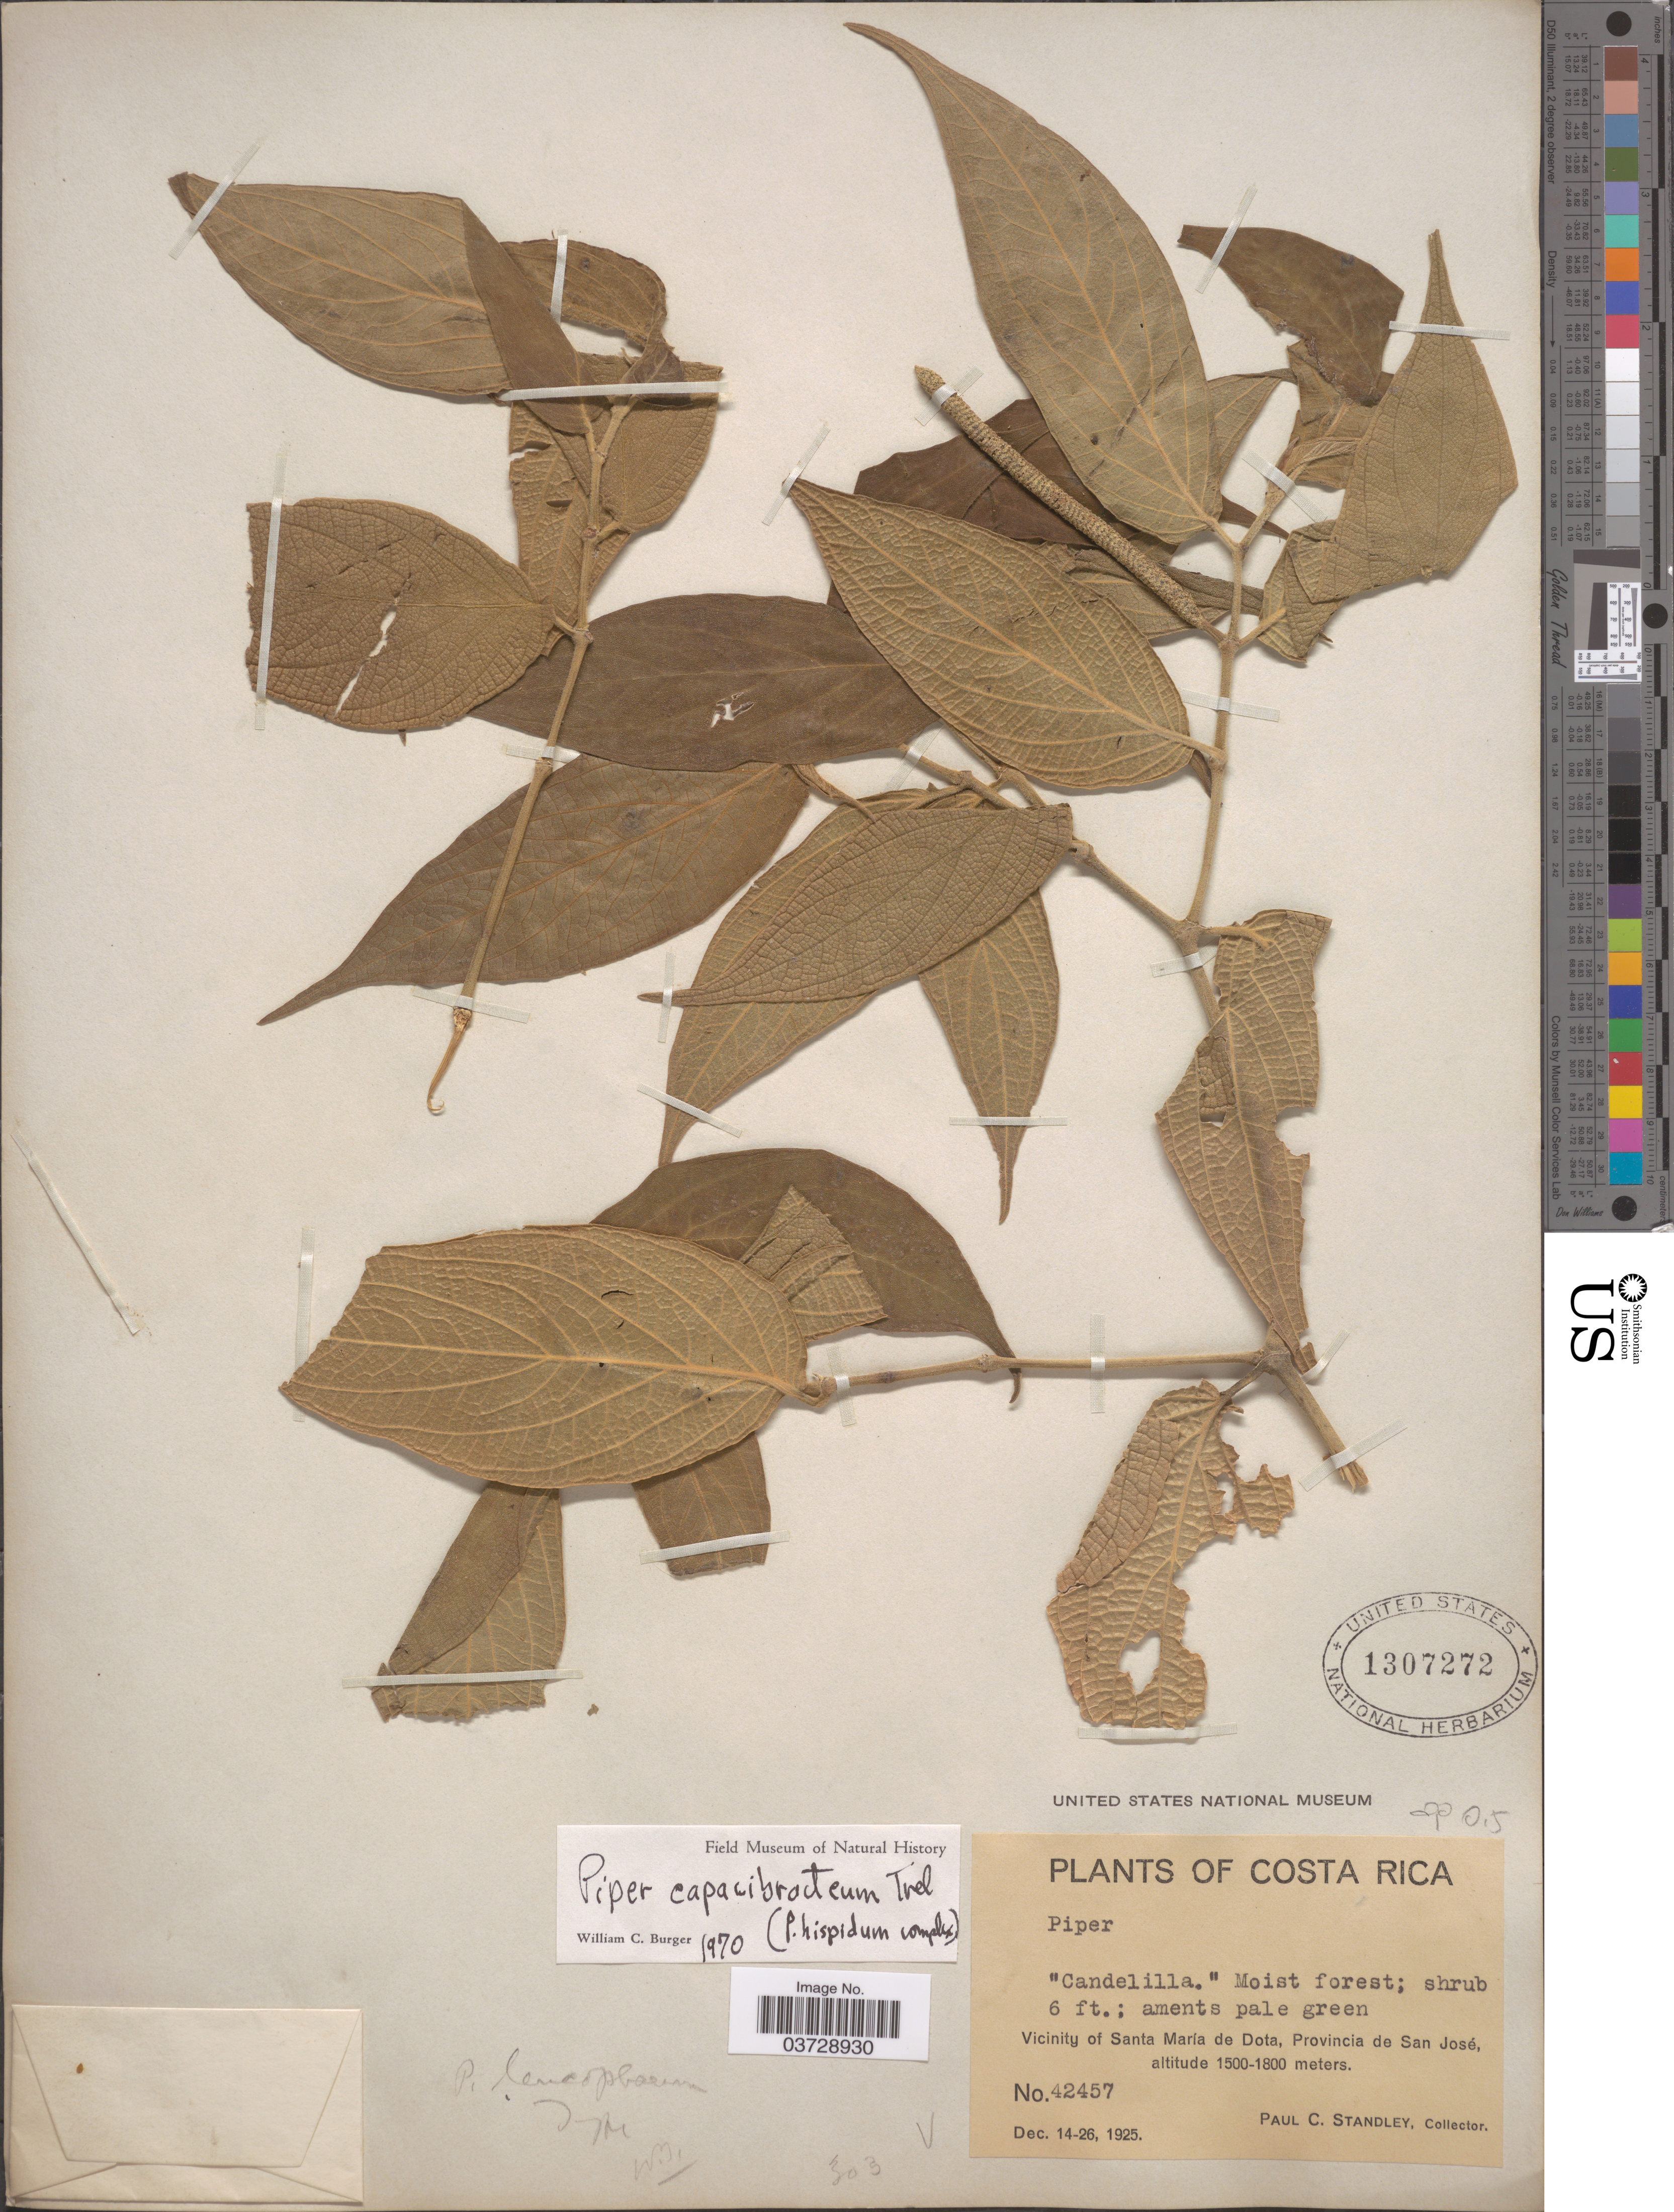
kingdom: Plantae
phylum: Tracheophyta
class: Magnoliopsida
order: Piperales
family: Piperaceae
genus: Piper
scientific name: Piper capacibracteum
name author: Trel.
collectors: P. C. Standley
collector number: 42457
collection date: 1925-12-14/1925-12-26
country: Costa Rica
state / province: San José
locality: Vicinity of Santa María de Dota.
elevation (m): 1500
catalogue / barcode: US 1307272